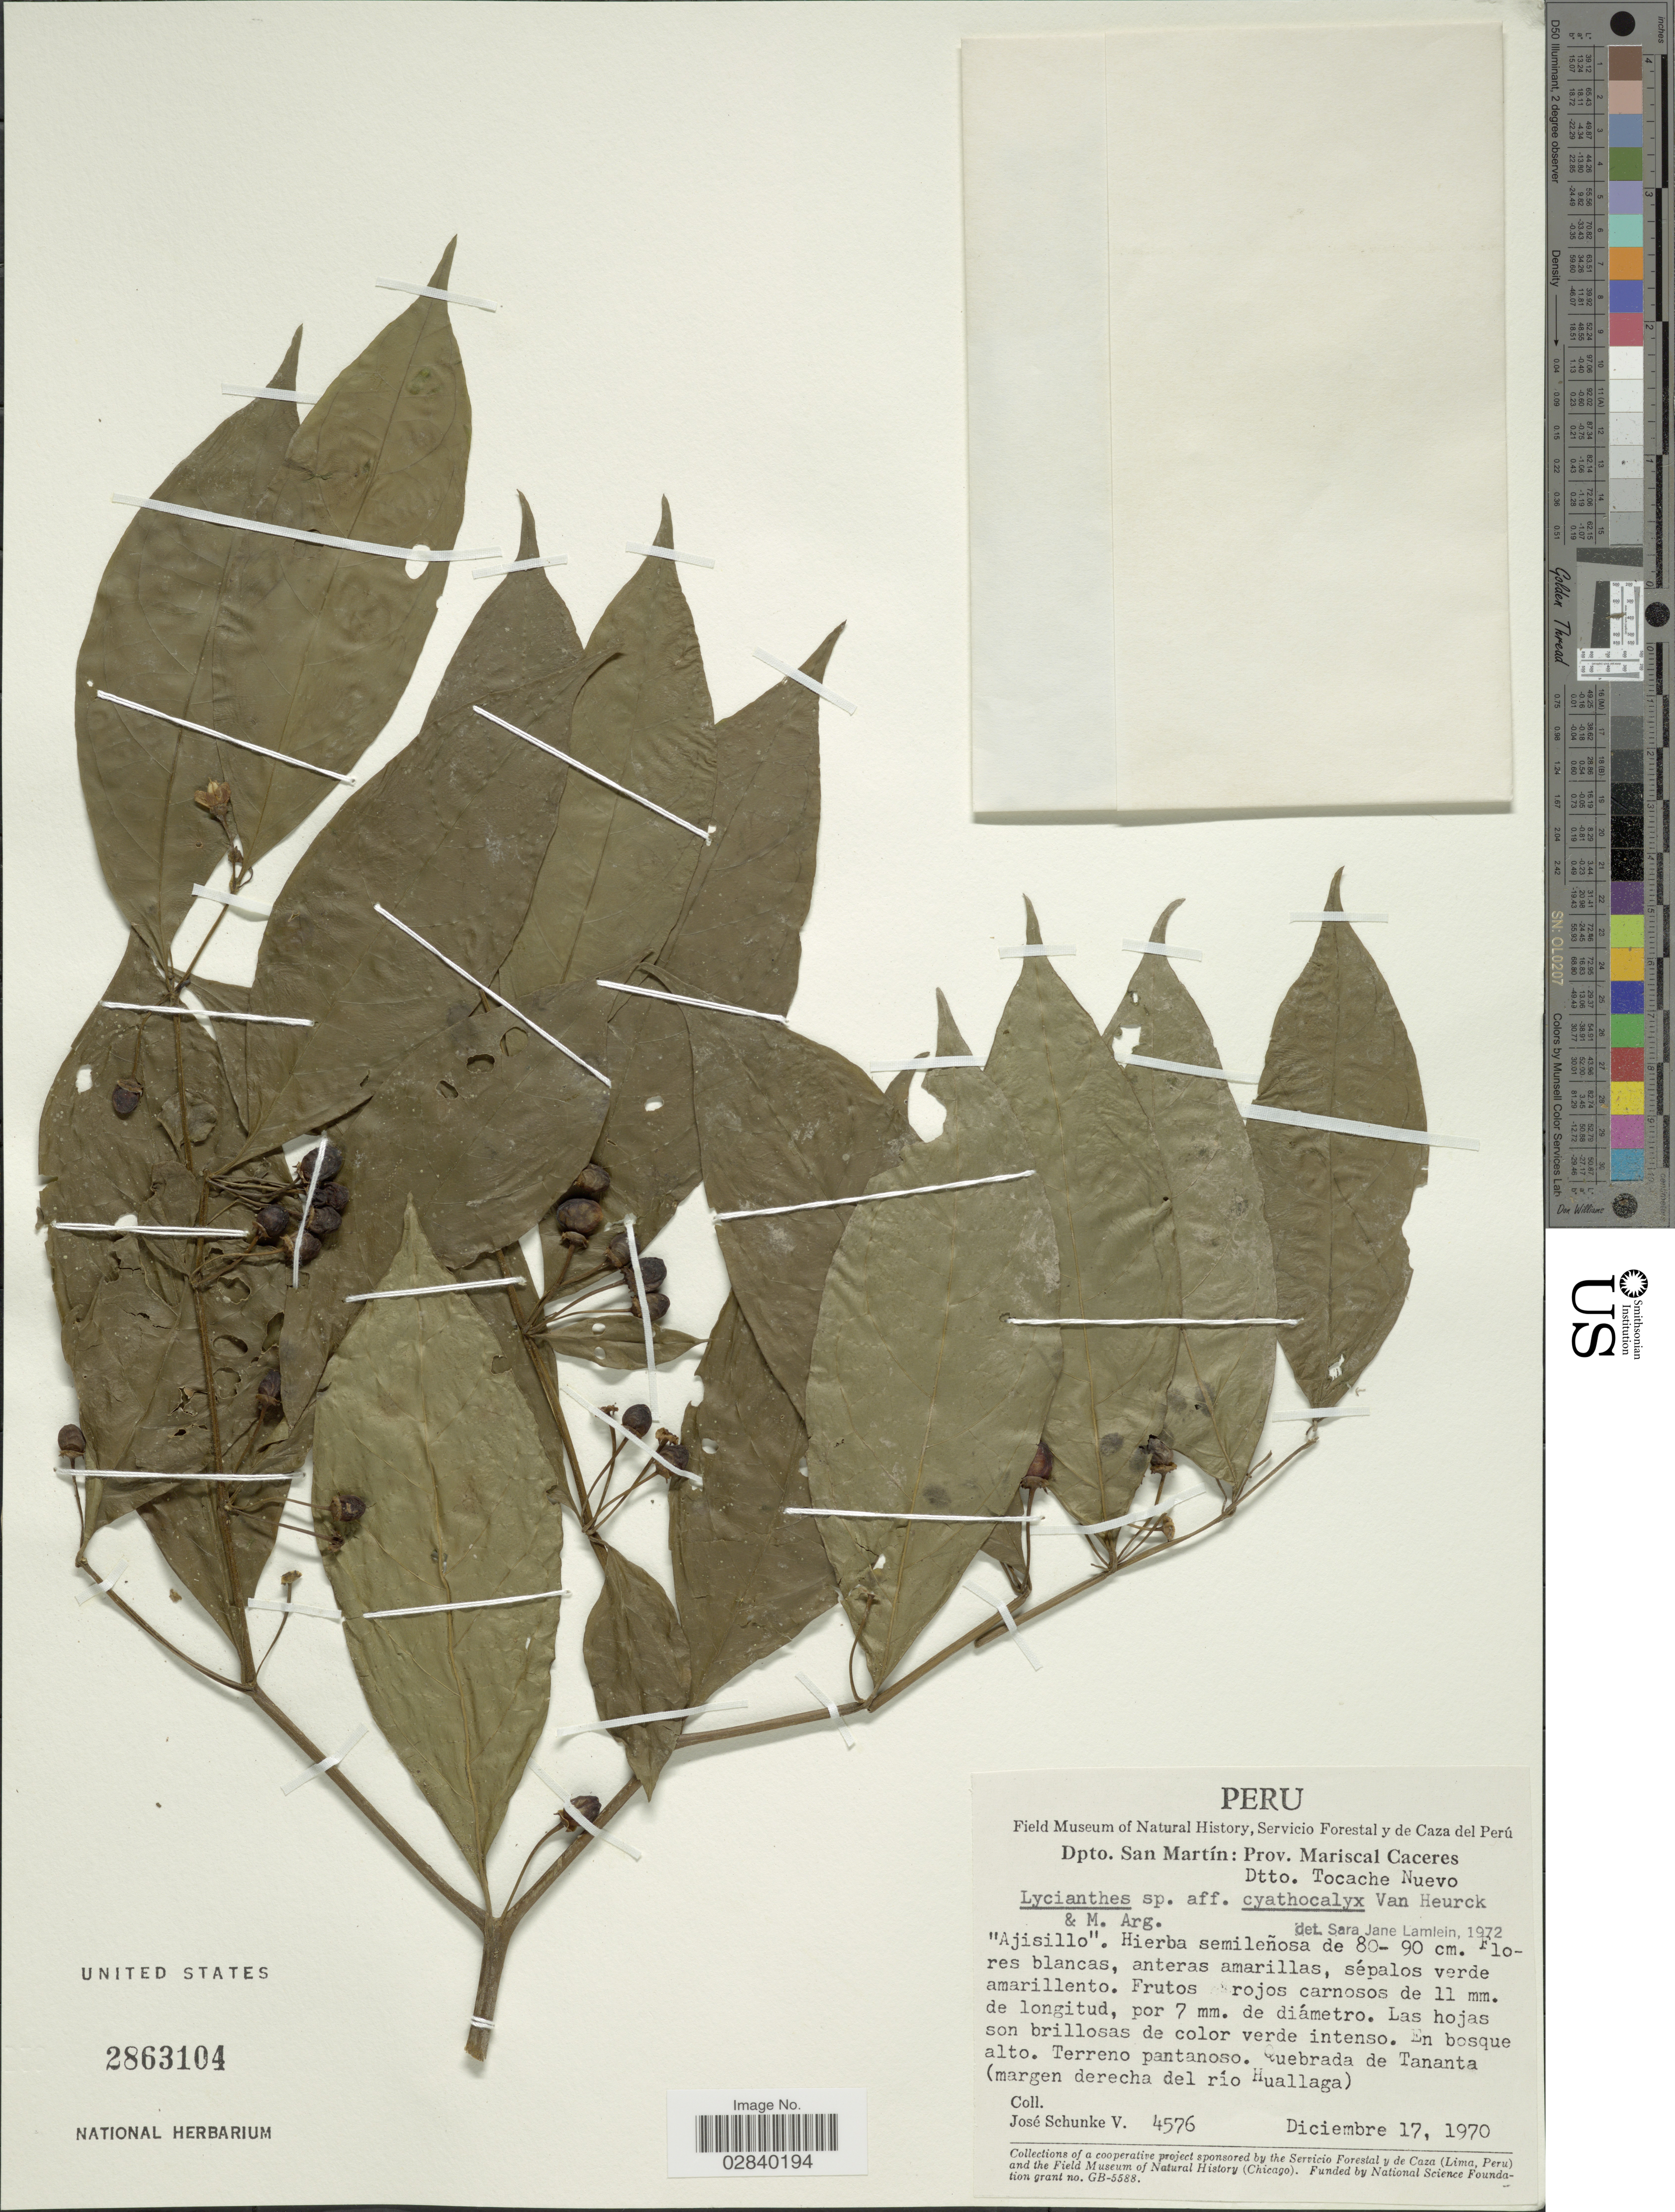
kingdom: Plantae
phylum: Tracheophyta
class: Magnoliopsida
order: Solanales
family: Solanaceae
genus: Lycianthes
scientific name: Lycianthes cyathocalyx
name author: (Van Heurck & Müll. Arg.) Bitter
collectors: J. Schunke Vigo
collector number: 4576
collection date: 1970-12-17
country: Peru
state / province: San Martín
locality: Dpto San Martín: Prov. Mariscal Caceres. Dtto. Tocache Nuevo. Quebrada de Tananta (margen derecha del río Huallaga).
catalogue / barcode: US 2863104